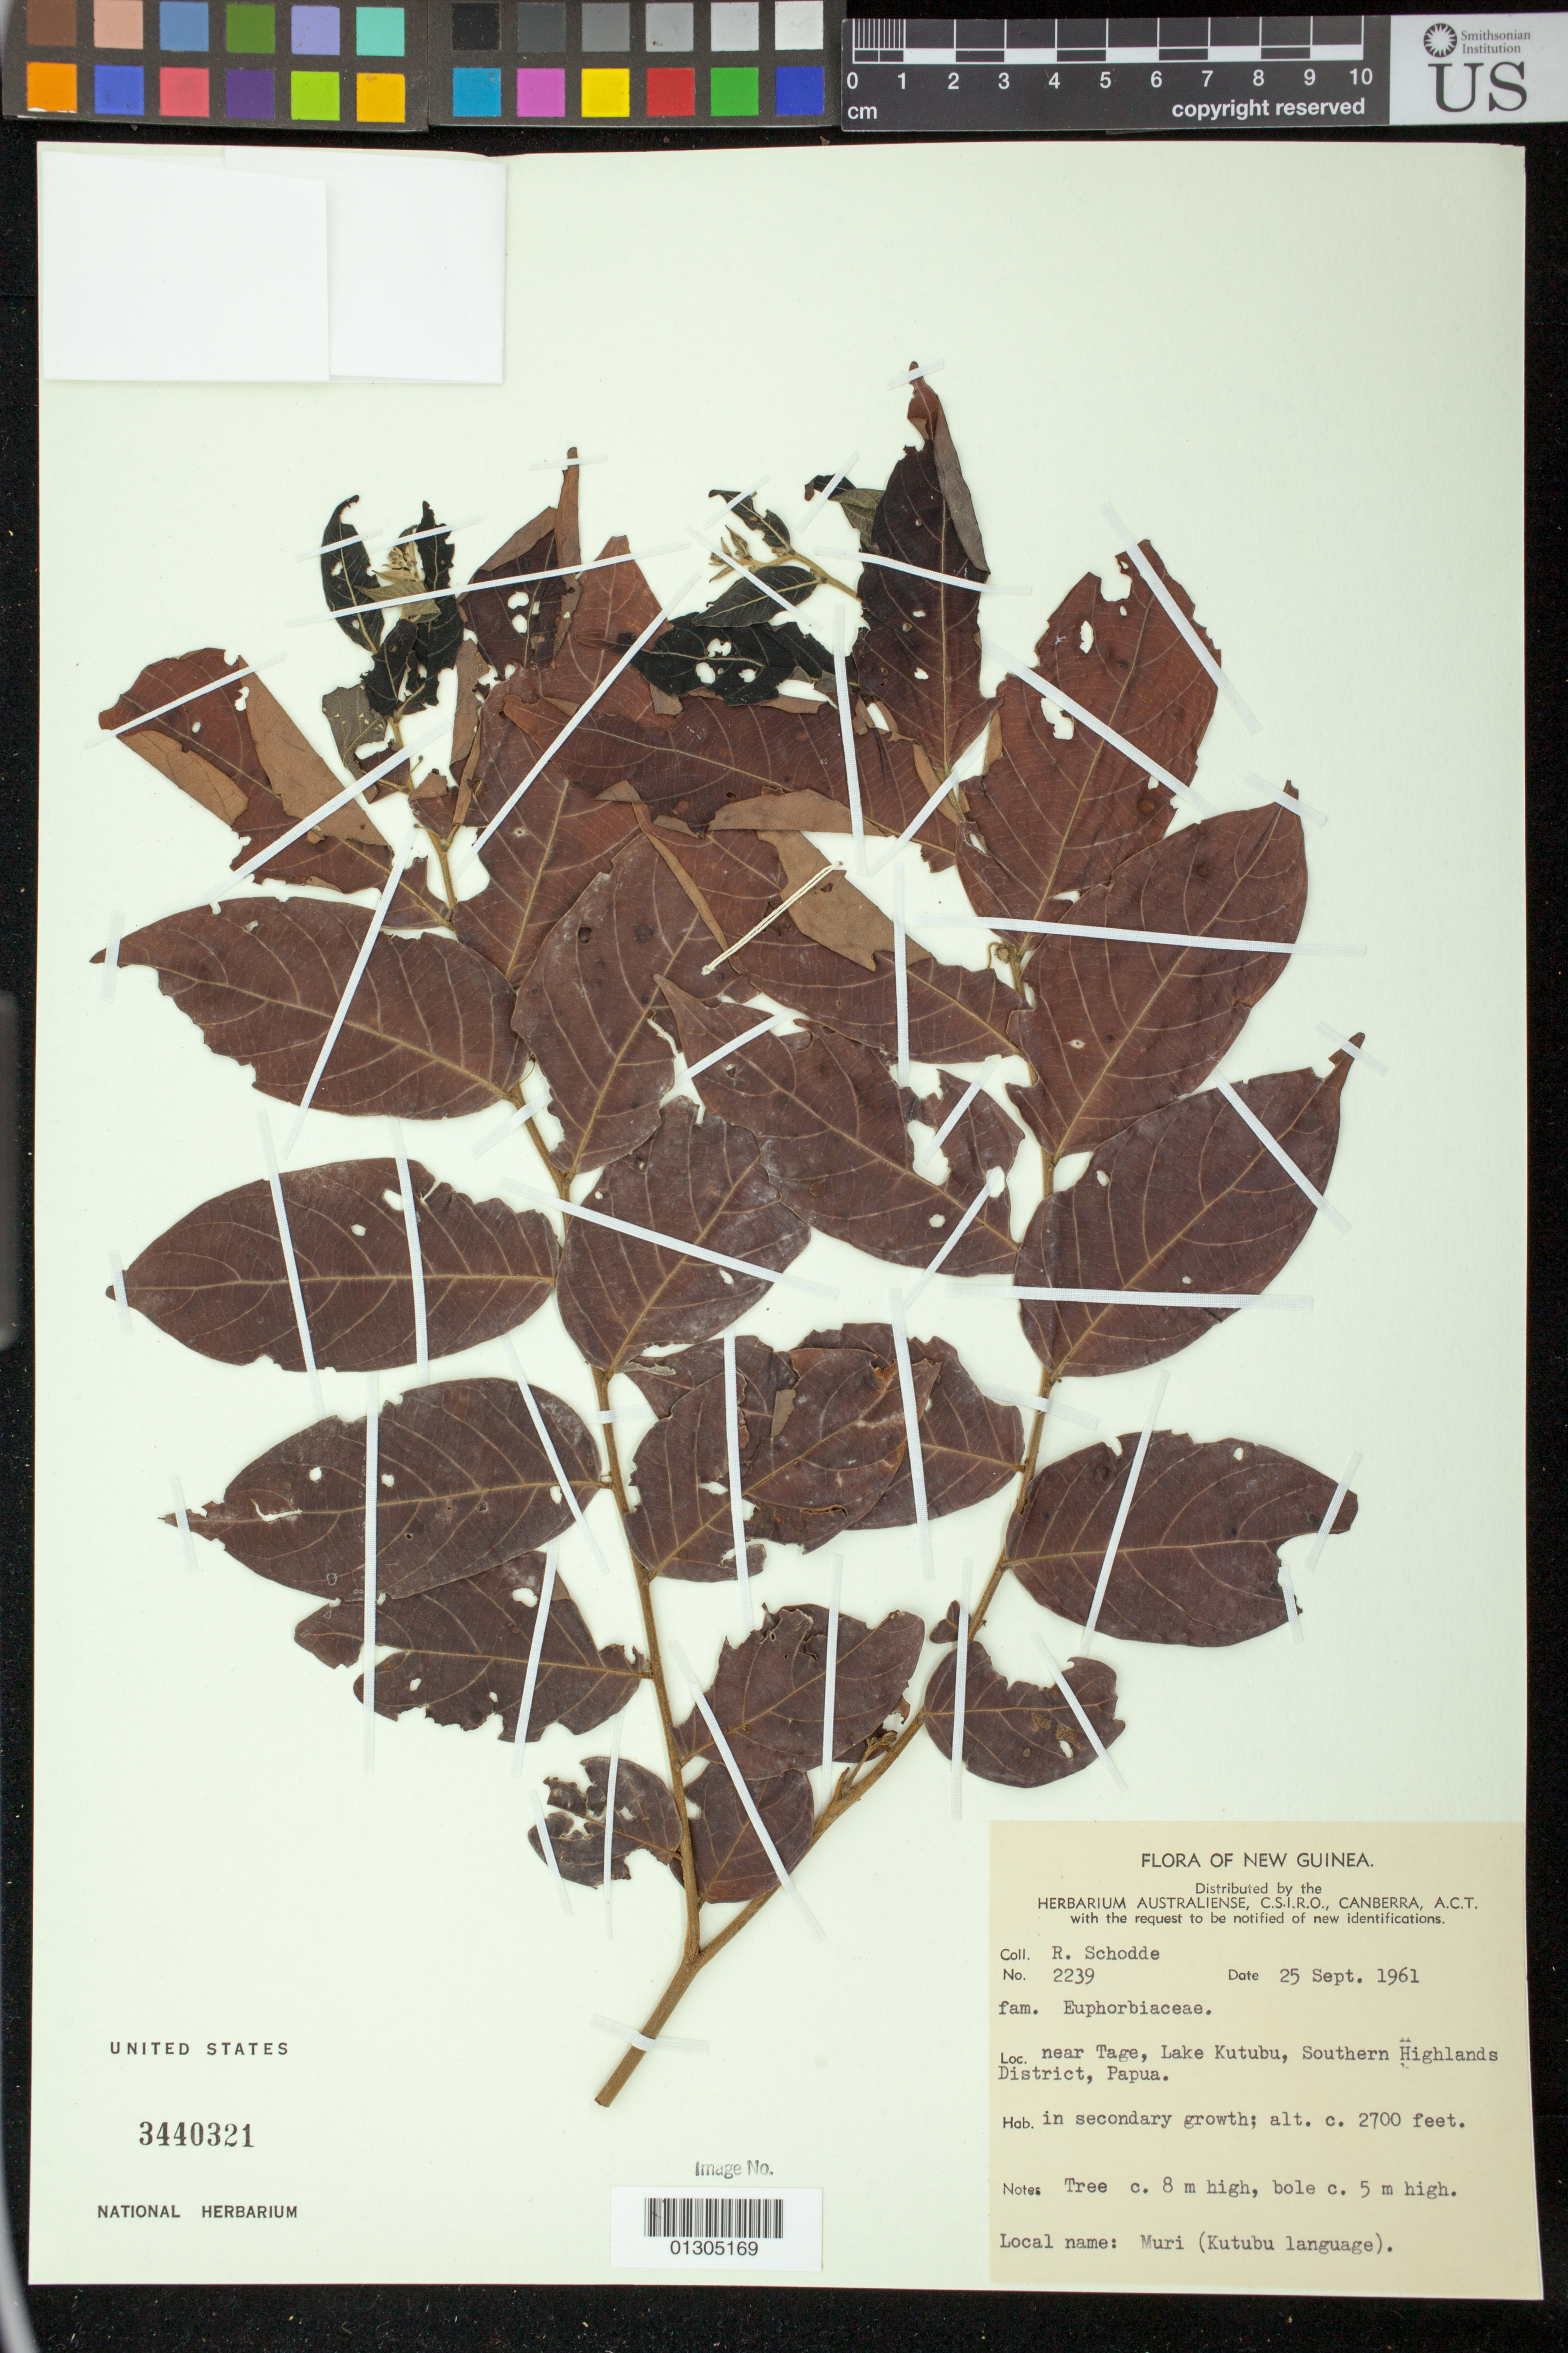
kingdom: Plantae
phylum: Tracheophyta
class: Magnoliopsida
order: Malpighiales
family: Euphorbiaceae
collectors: R. Schodde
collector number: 2239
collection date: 1961-09-25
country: Papua New Guinea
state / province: Southern Highlands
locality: near Tage, Lake Kutubu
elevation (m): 823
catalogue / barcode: US 3440321